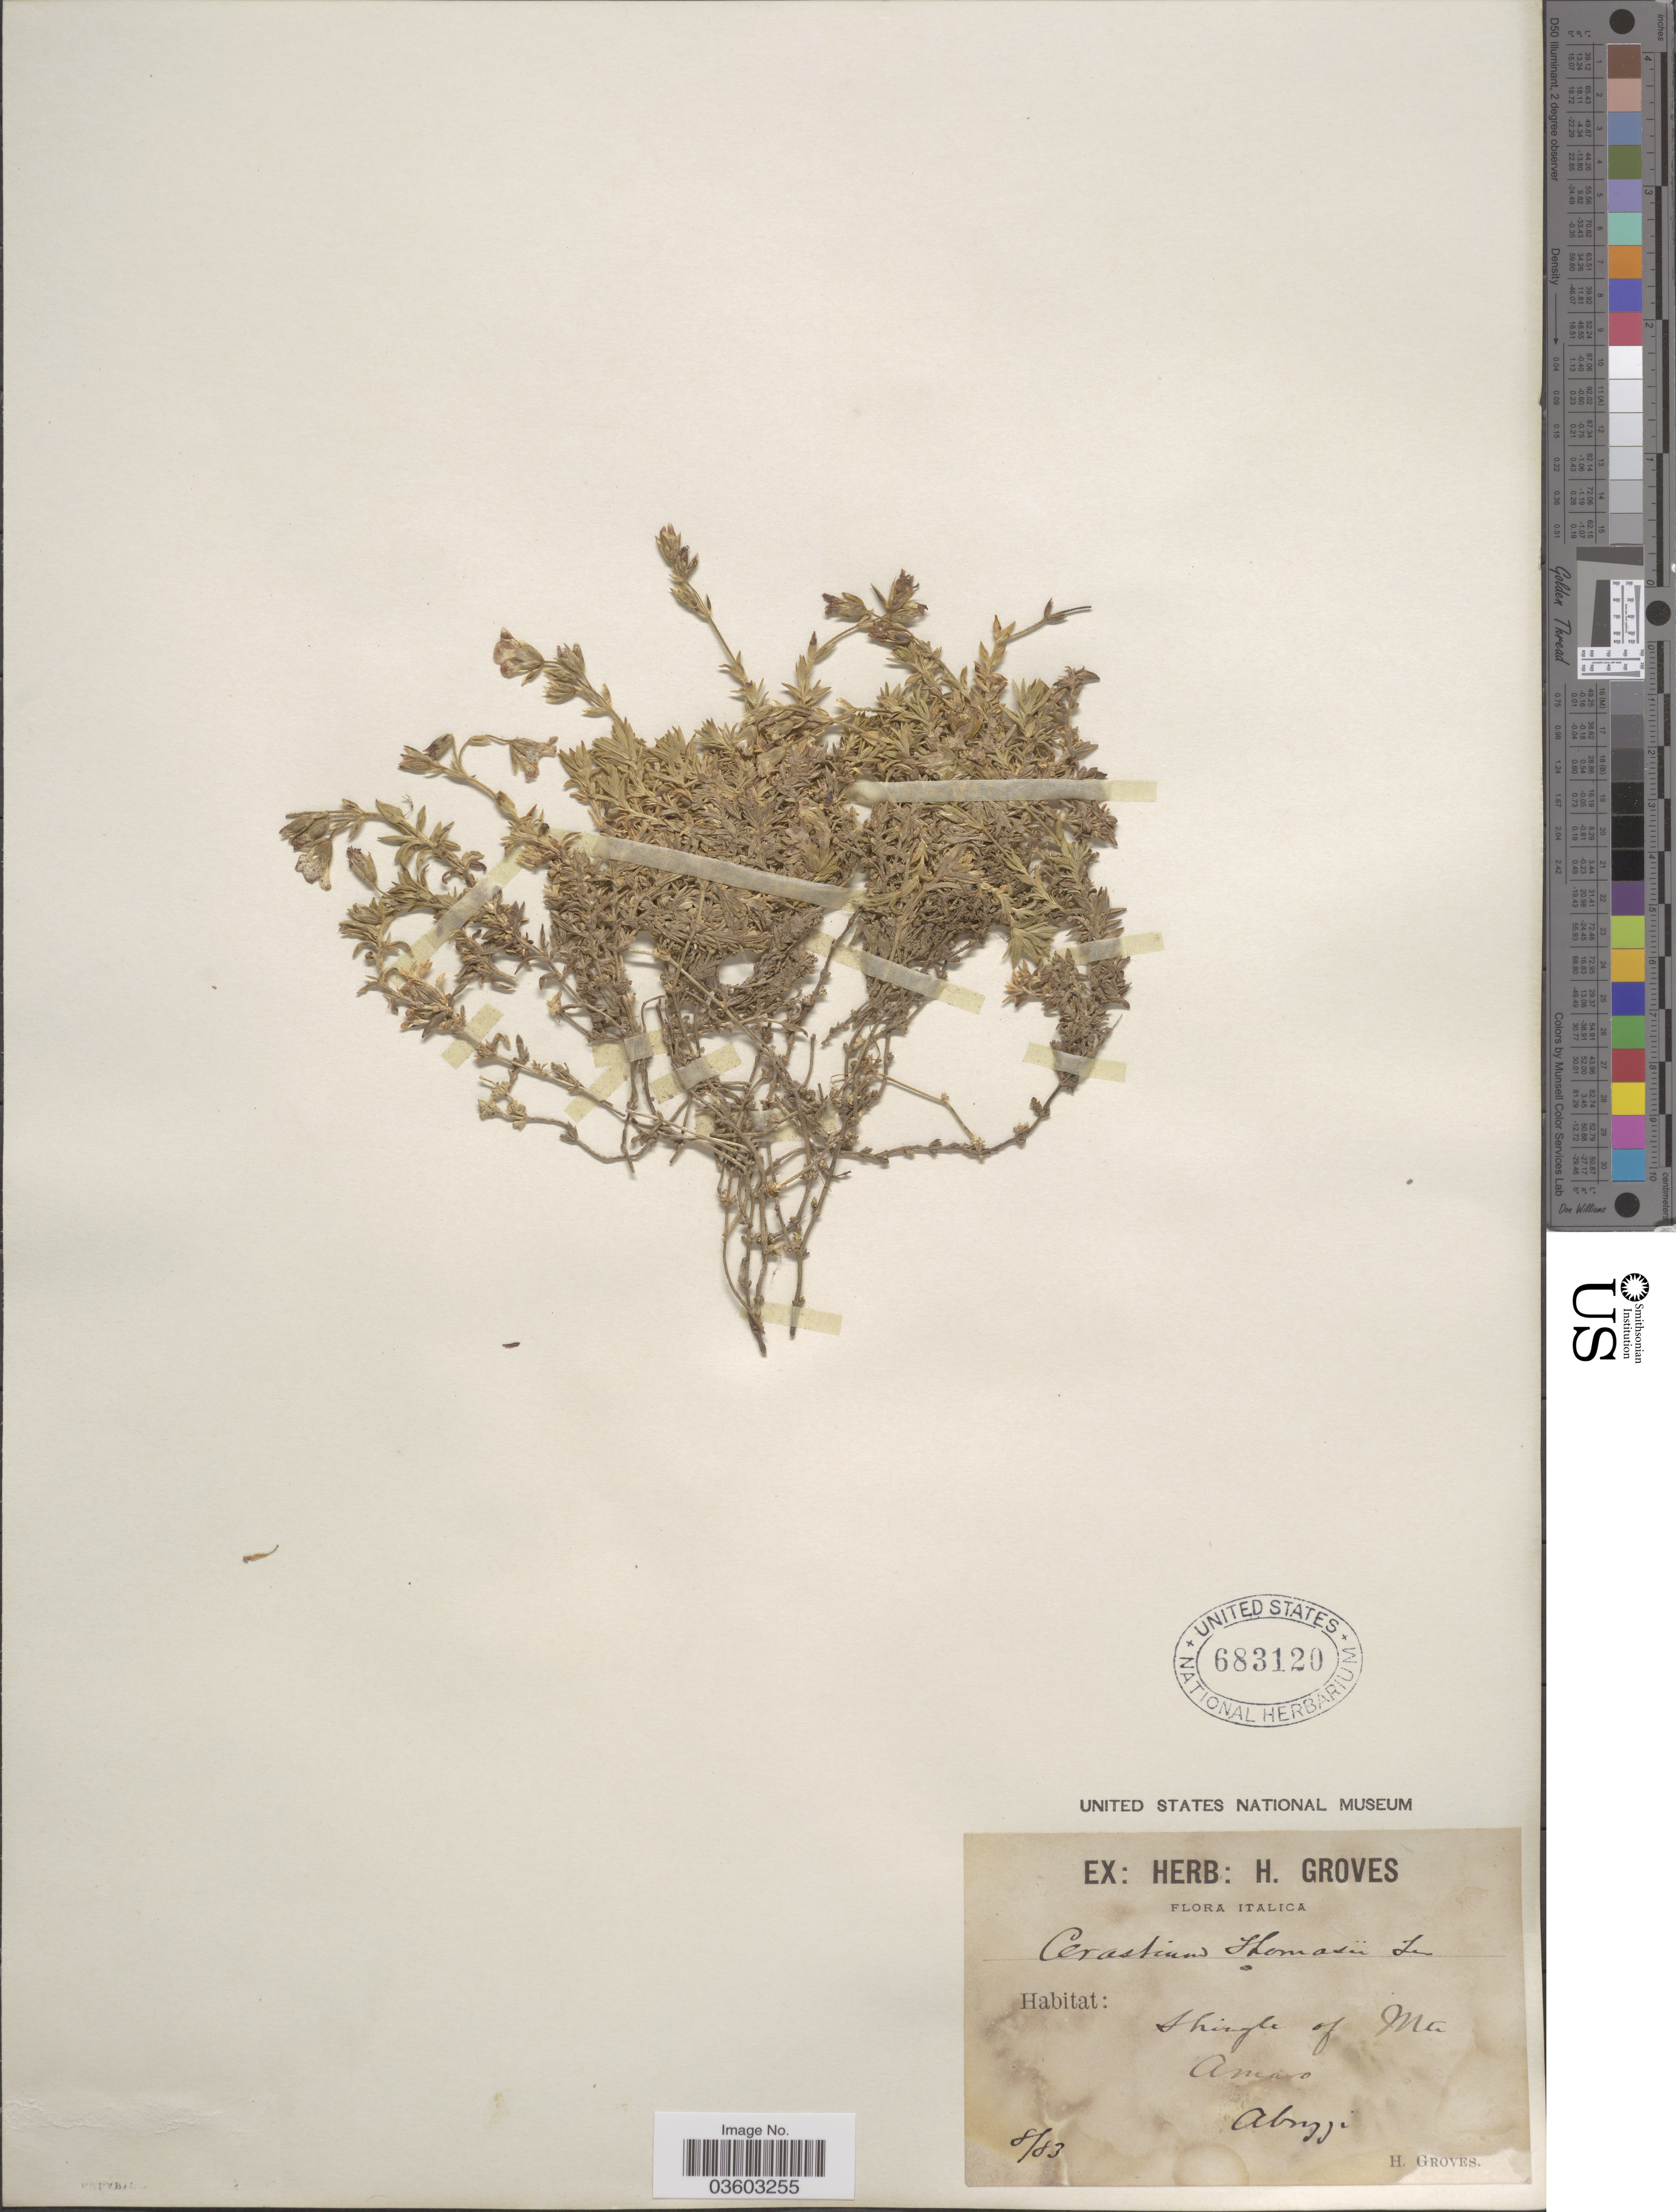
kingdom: Plantae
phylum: Tracheophyta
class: Magnoliopsida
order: Caryophyllales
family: Caryophyllaceae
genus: Cerastium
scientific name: Cerastium thomasii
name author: Ten.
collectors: H. Groves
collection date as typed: Transcribed d/m/y: /8/83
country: Italy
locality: Italica. Shingle of Ma. Amaro. Abruzzi.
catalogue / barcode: US 683120